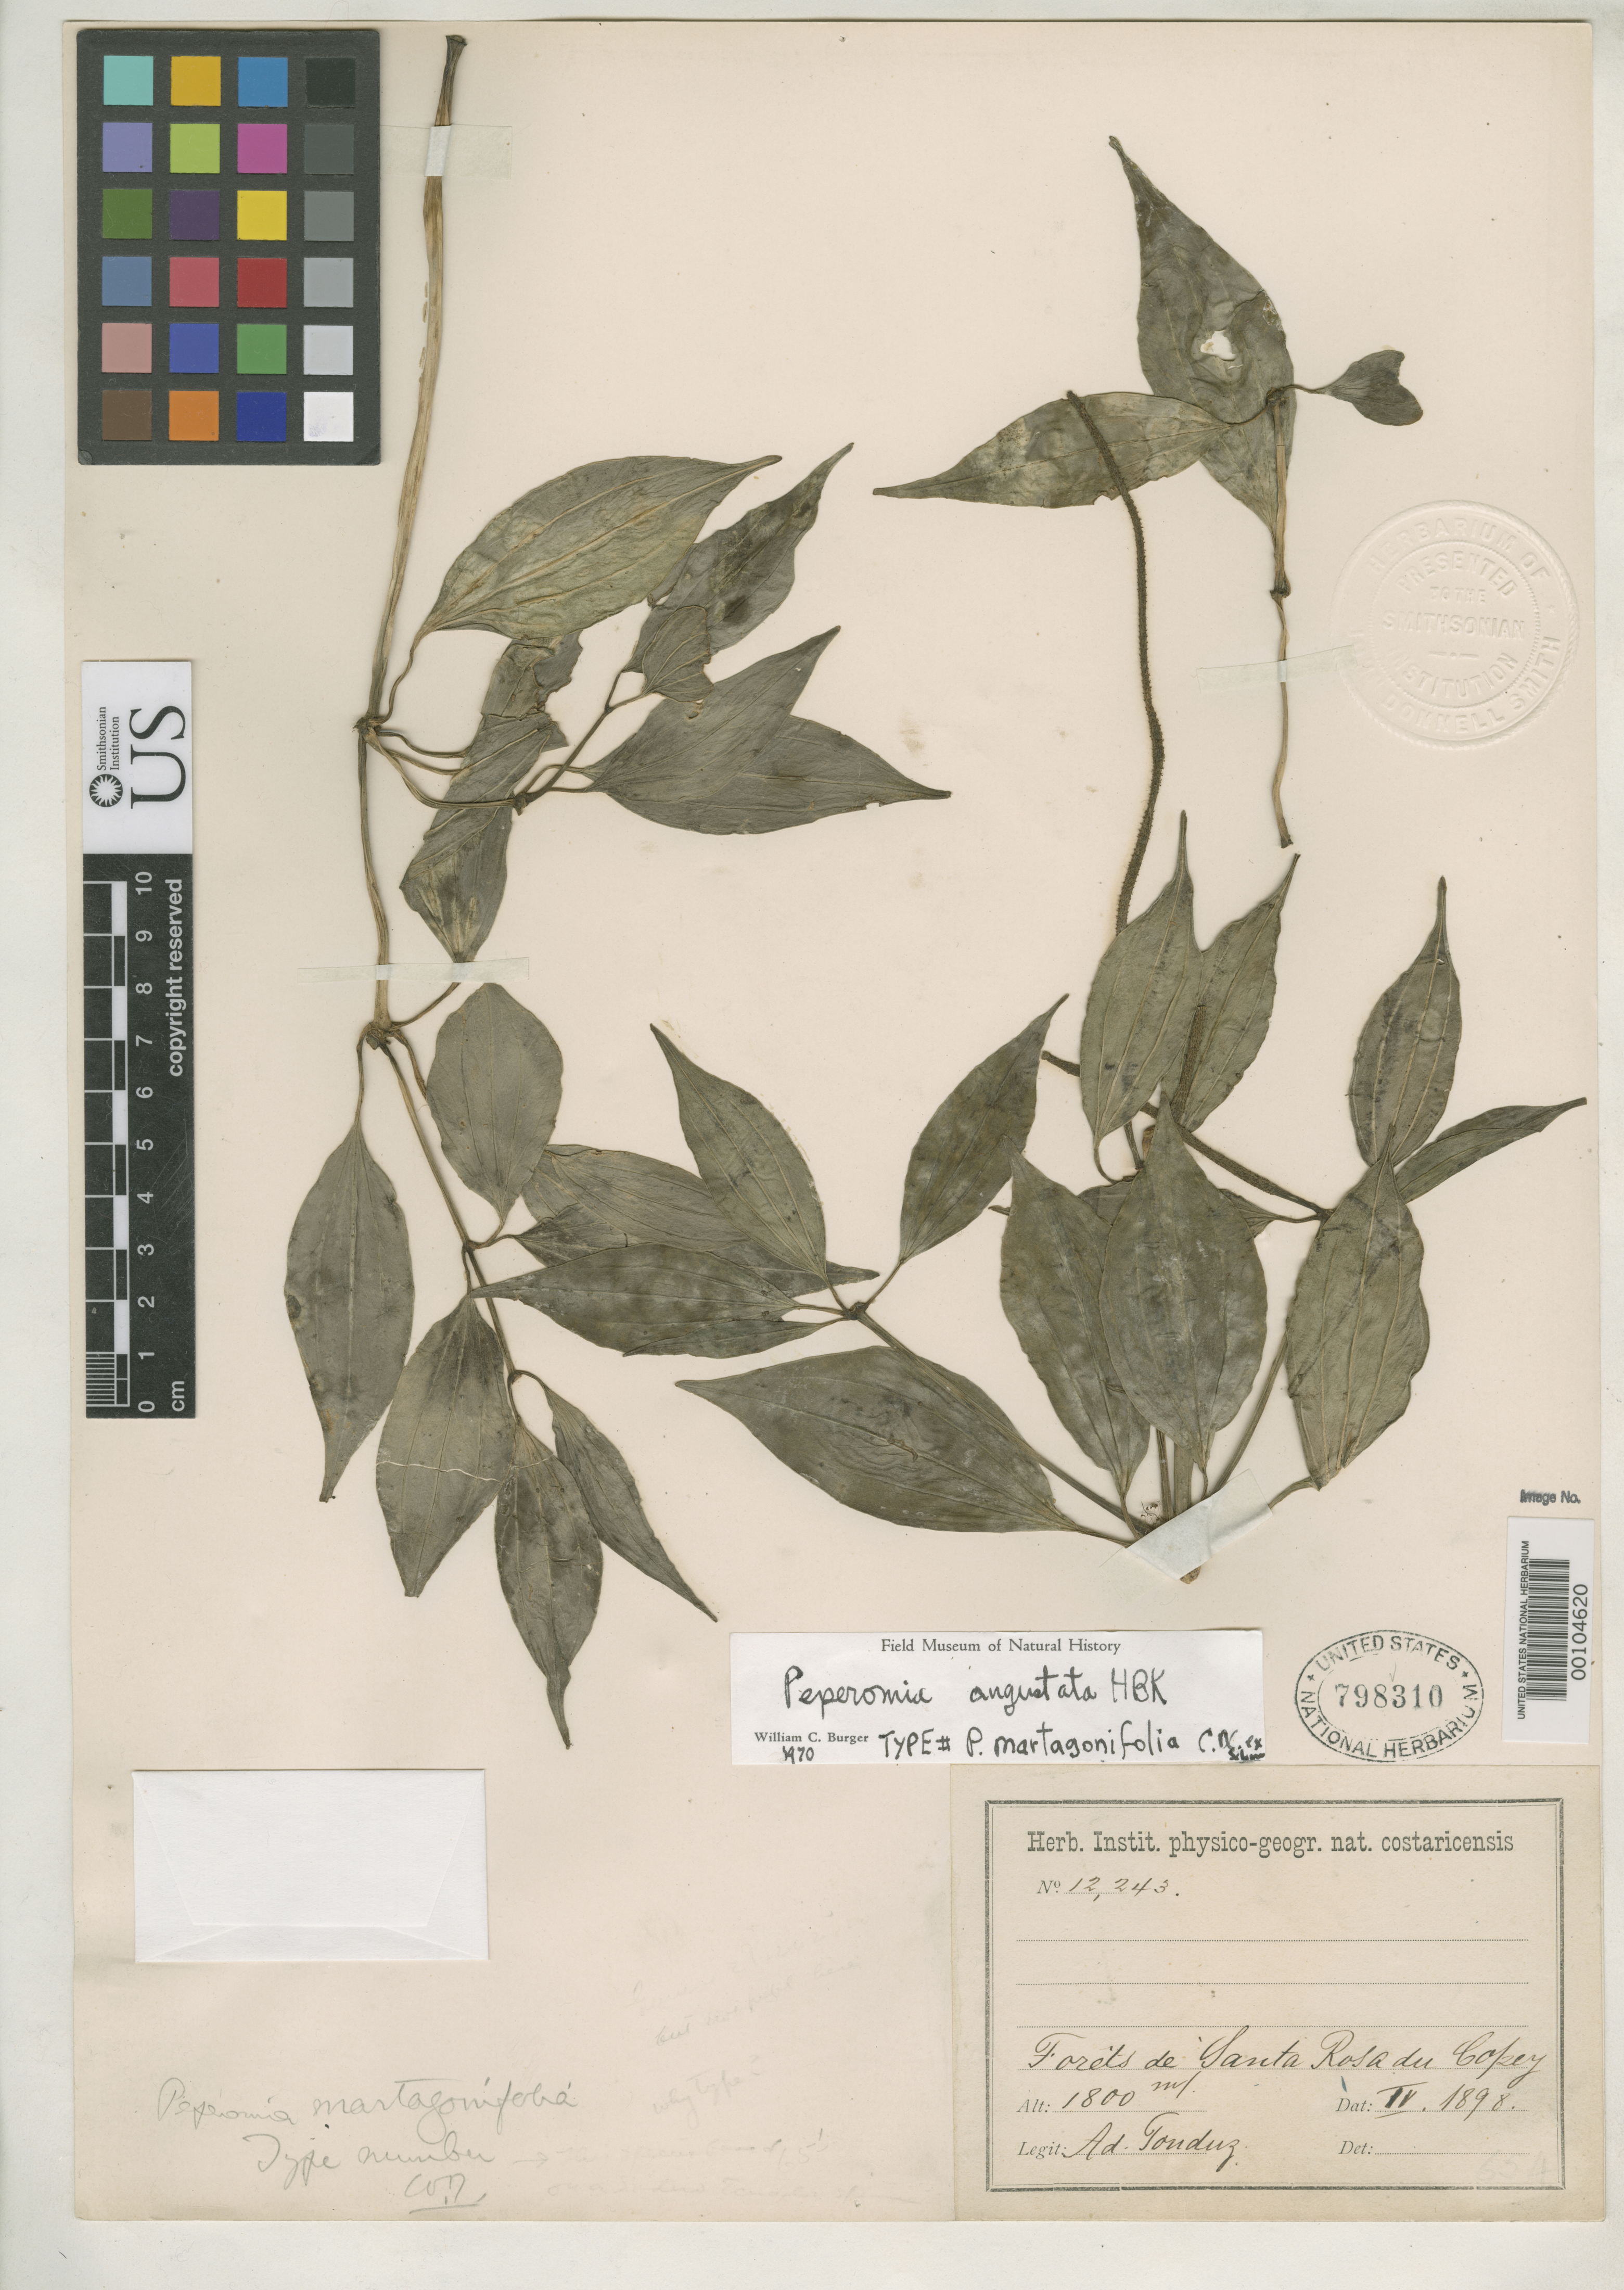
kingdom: Plantae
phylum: Tracheophyta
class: Magnoliopsida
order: Piperales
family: Piperaceae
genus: Peperomia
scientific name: Peperomia martagonifolia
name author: C. DC.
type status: Type Collection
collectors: A. Tonduz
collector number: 12243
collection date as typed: Apr 1898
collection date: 1898-04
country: Costa Rica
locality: Santa Rosa du Copey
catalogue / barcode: US 798310